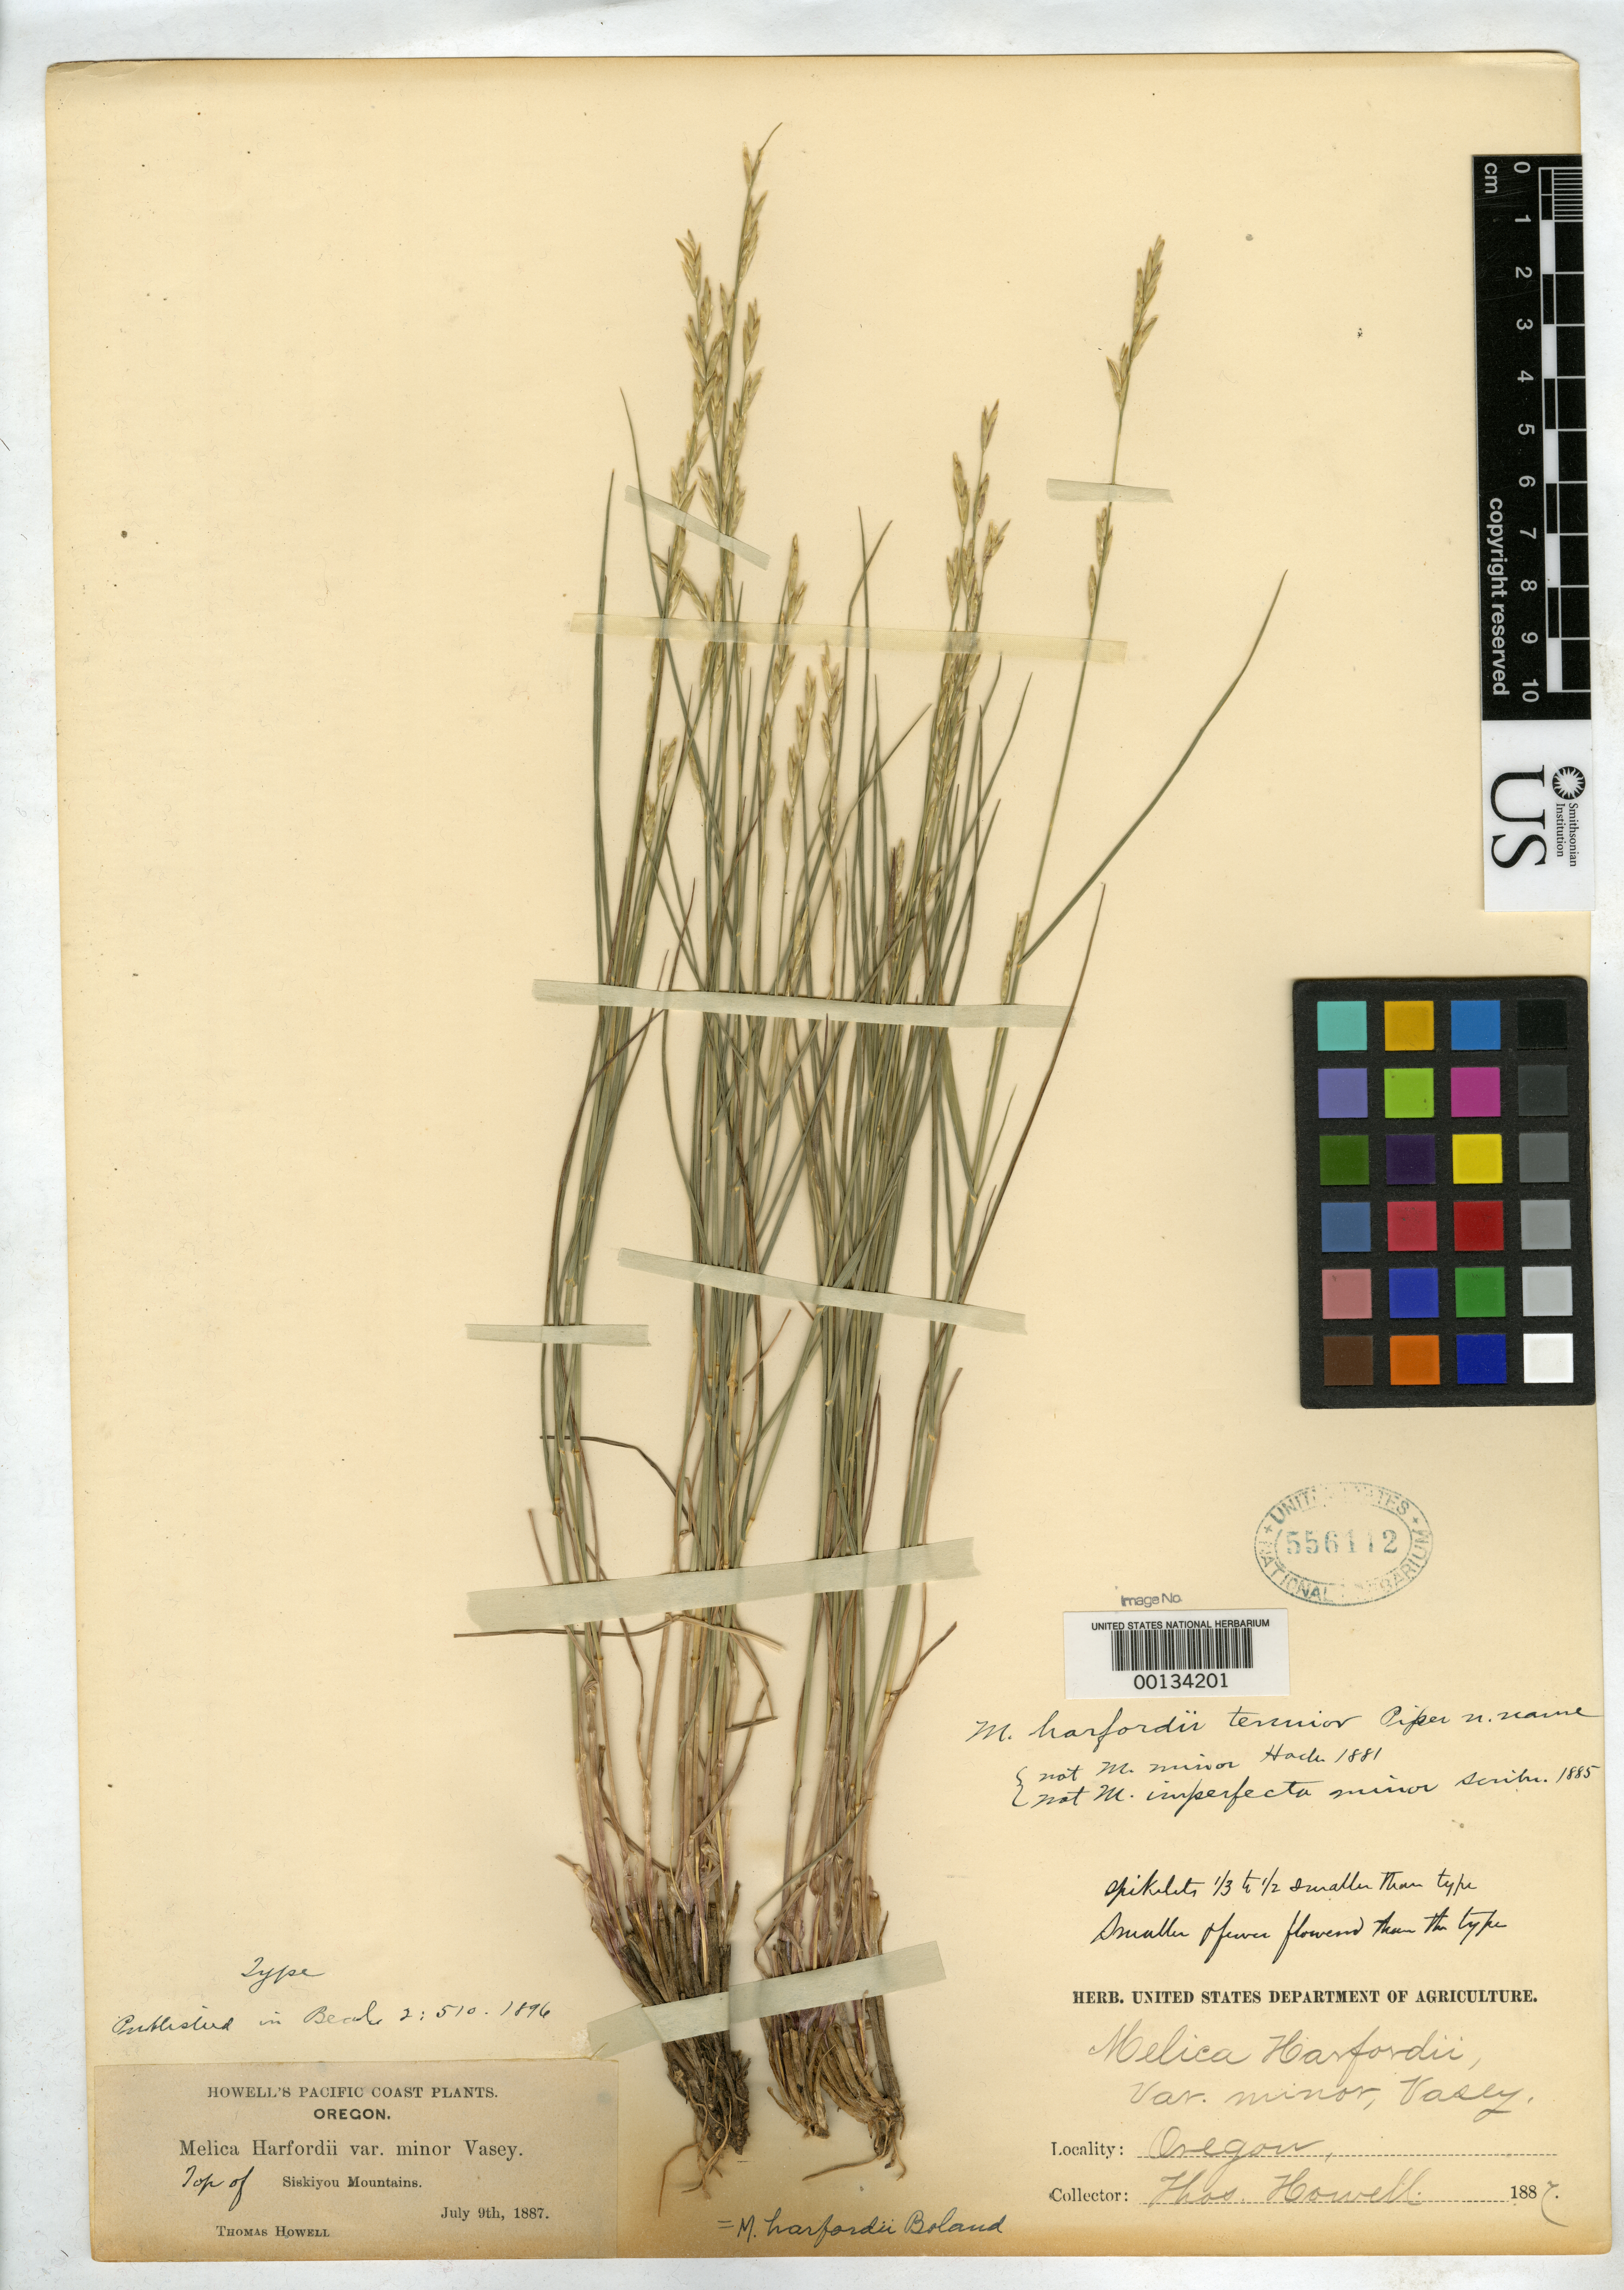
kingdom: Plantae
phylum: Tracheophyta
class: Liliopsida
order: Poales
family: Poaceae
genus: Melica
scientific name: Melica harfordii var. minor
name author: Vasey in W.J. Beal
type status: Isotype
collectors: T. J. Howell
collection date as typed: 09 Jul 1887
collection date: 1887-07-09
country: United States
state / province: Oregon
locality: Siskiyou Mts.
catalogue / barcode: US 556112